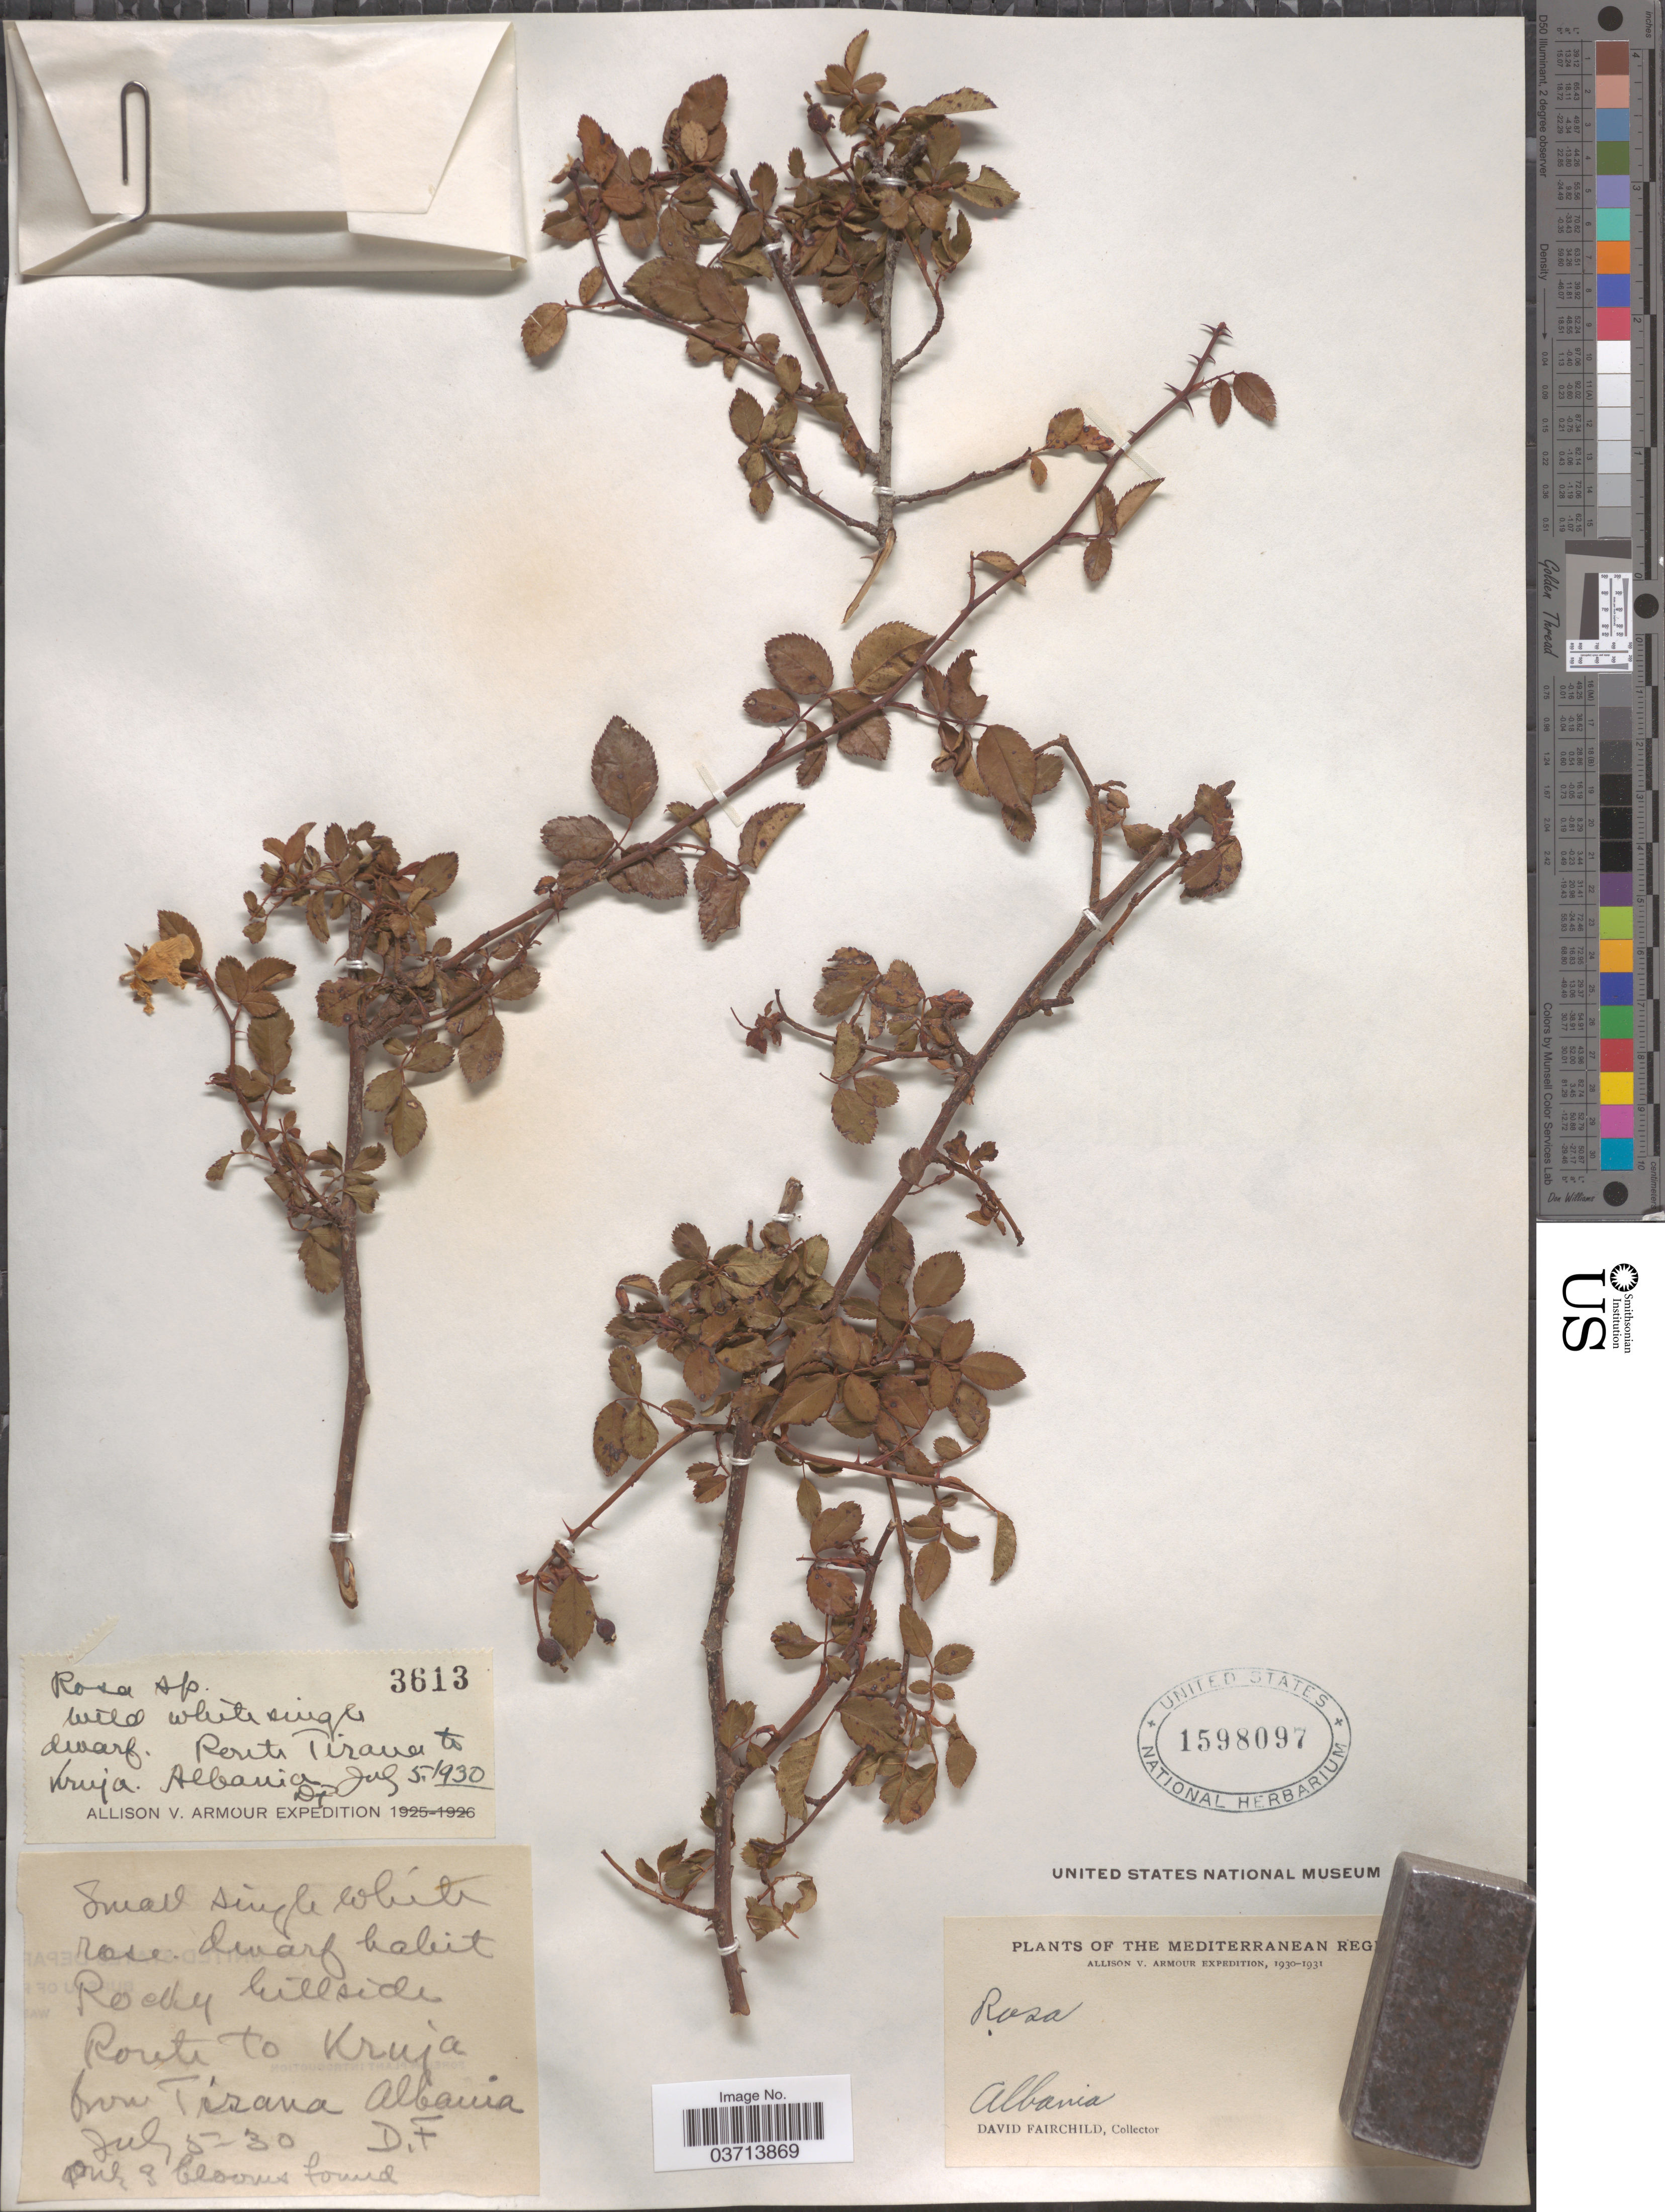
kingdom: Plantae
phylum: Tracheophyta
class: Magnoliopsida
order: Rosales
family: Rosaceae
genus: Rosa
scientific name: Rosa sp.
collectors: D. Fairchild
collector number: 3613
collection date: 1930-07-05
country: Albania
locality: Route to Kruja from Tizana Albania. Europe. The Mediterranean Reg [illegible text].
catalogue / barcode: US 1598097